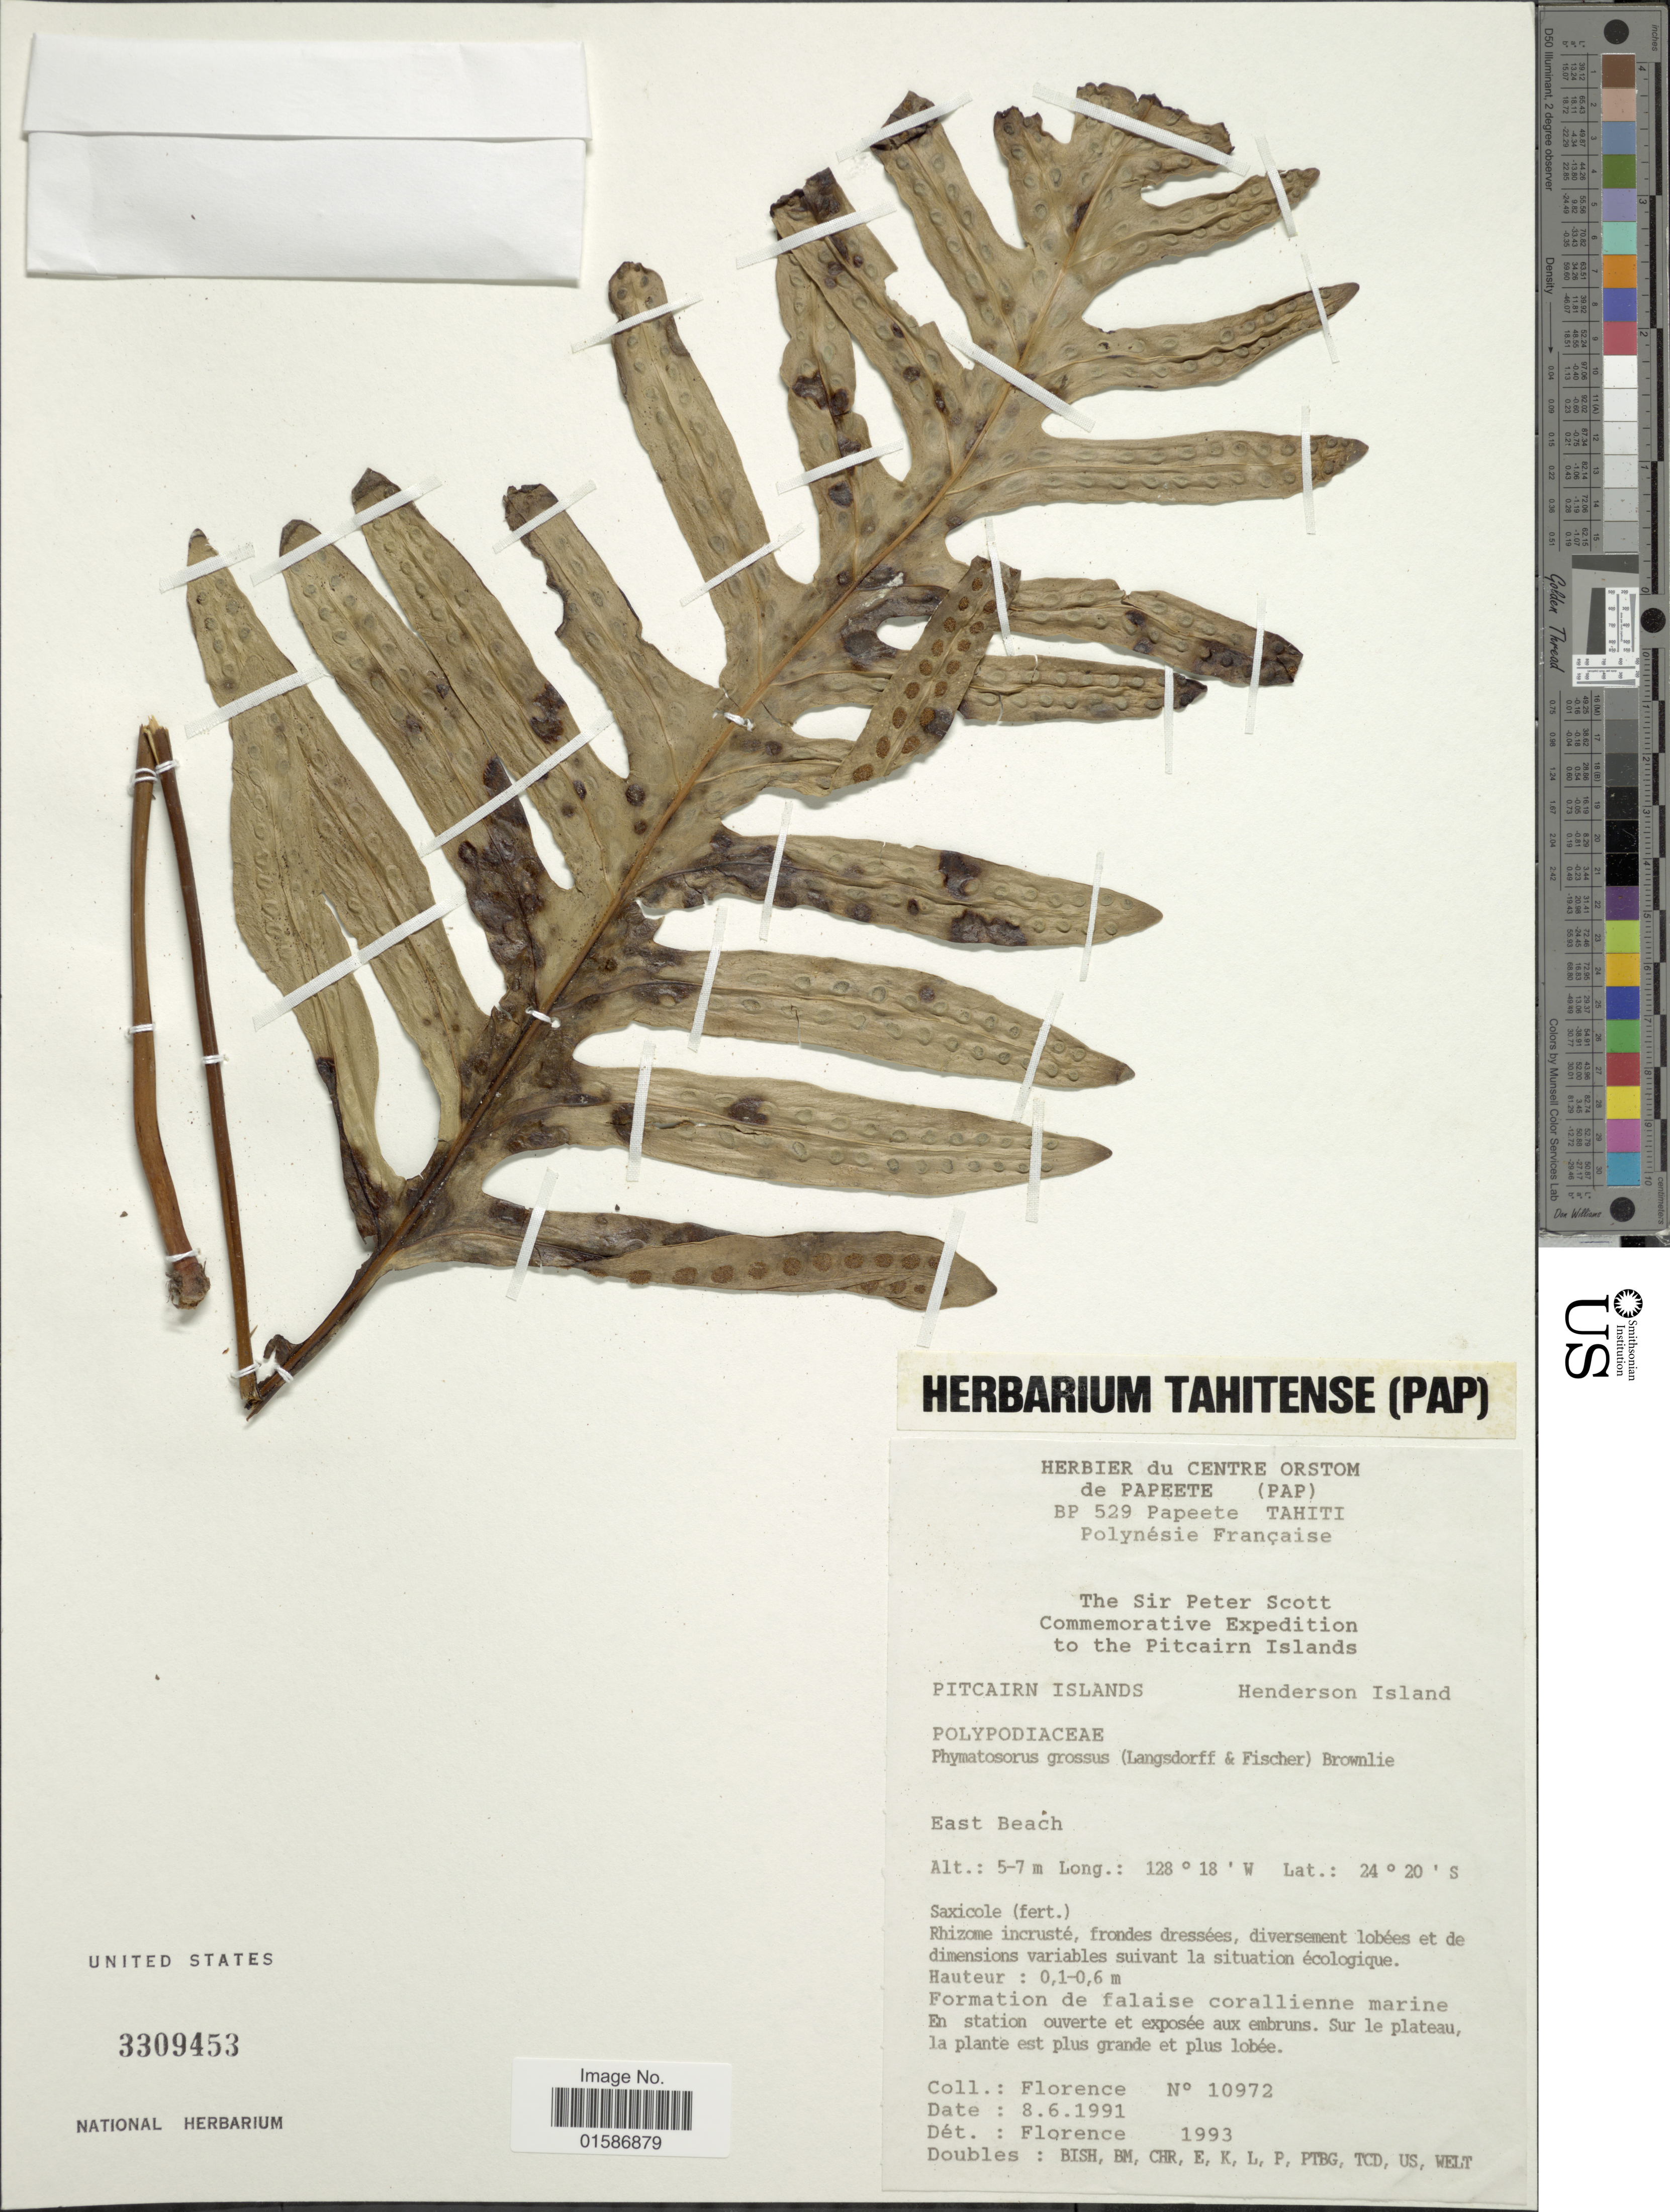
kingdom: Plantae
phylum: Tracheophyta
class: Polypodiopsida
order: Polypodiales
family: Polypodiaceae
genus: Microsorum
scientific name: Microsorum grossum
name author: (Langsd. & Fisch.) S.B. Andrews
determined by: Wagner, W. L., (BOT), Smithsonian Institution - National Museum of Natural History (UNITED STATES)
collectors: -. Florence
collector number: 10972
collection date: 1991-06-08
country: Pitcairn Islands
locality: Henderson Island, East Beach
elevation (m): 5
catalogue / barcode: US 3309453